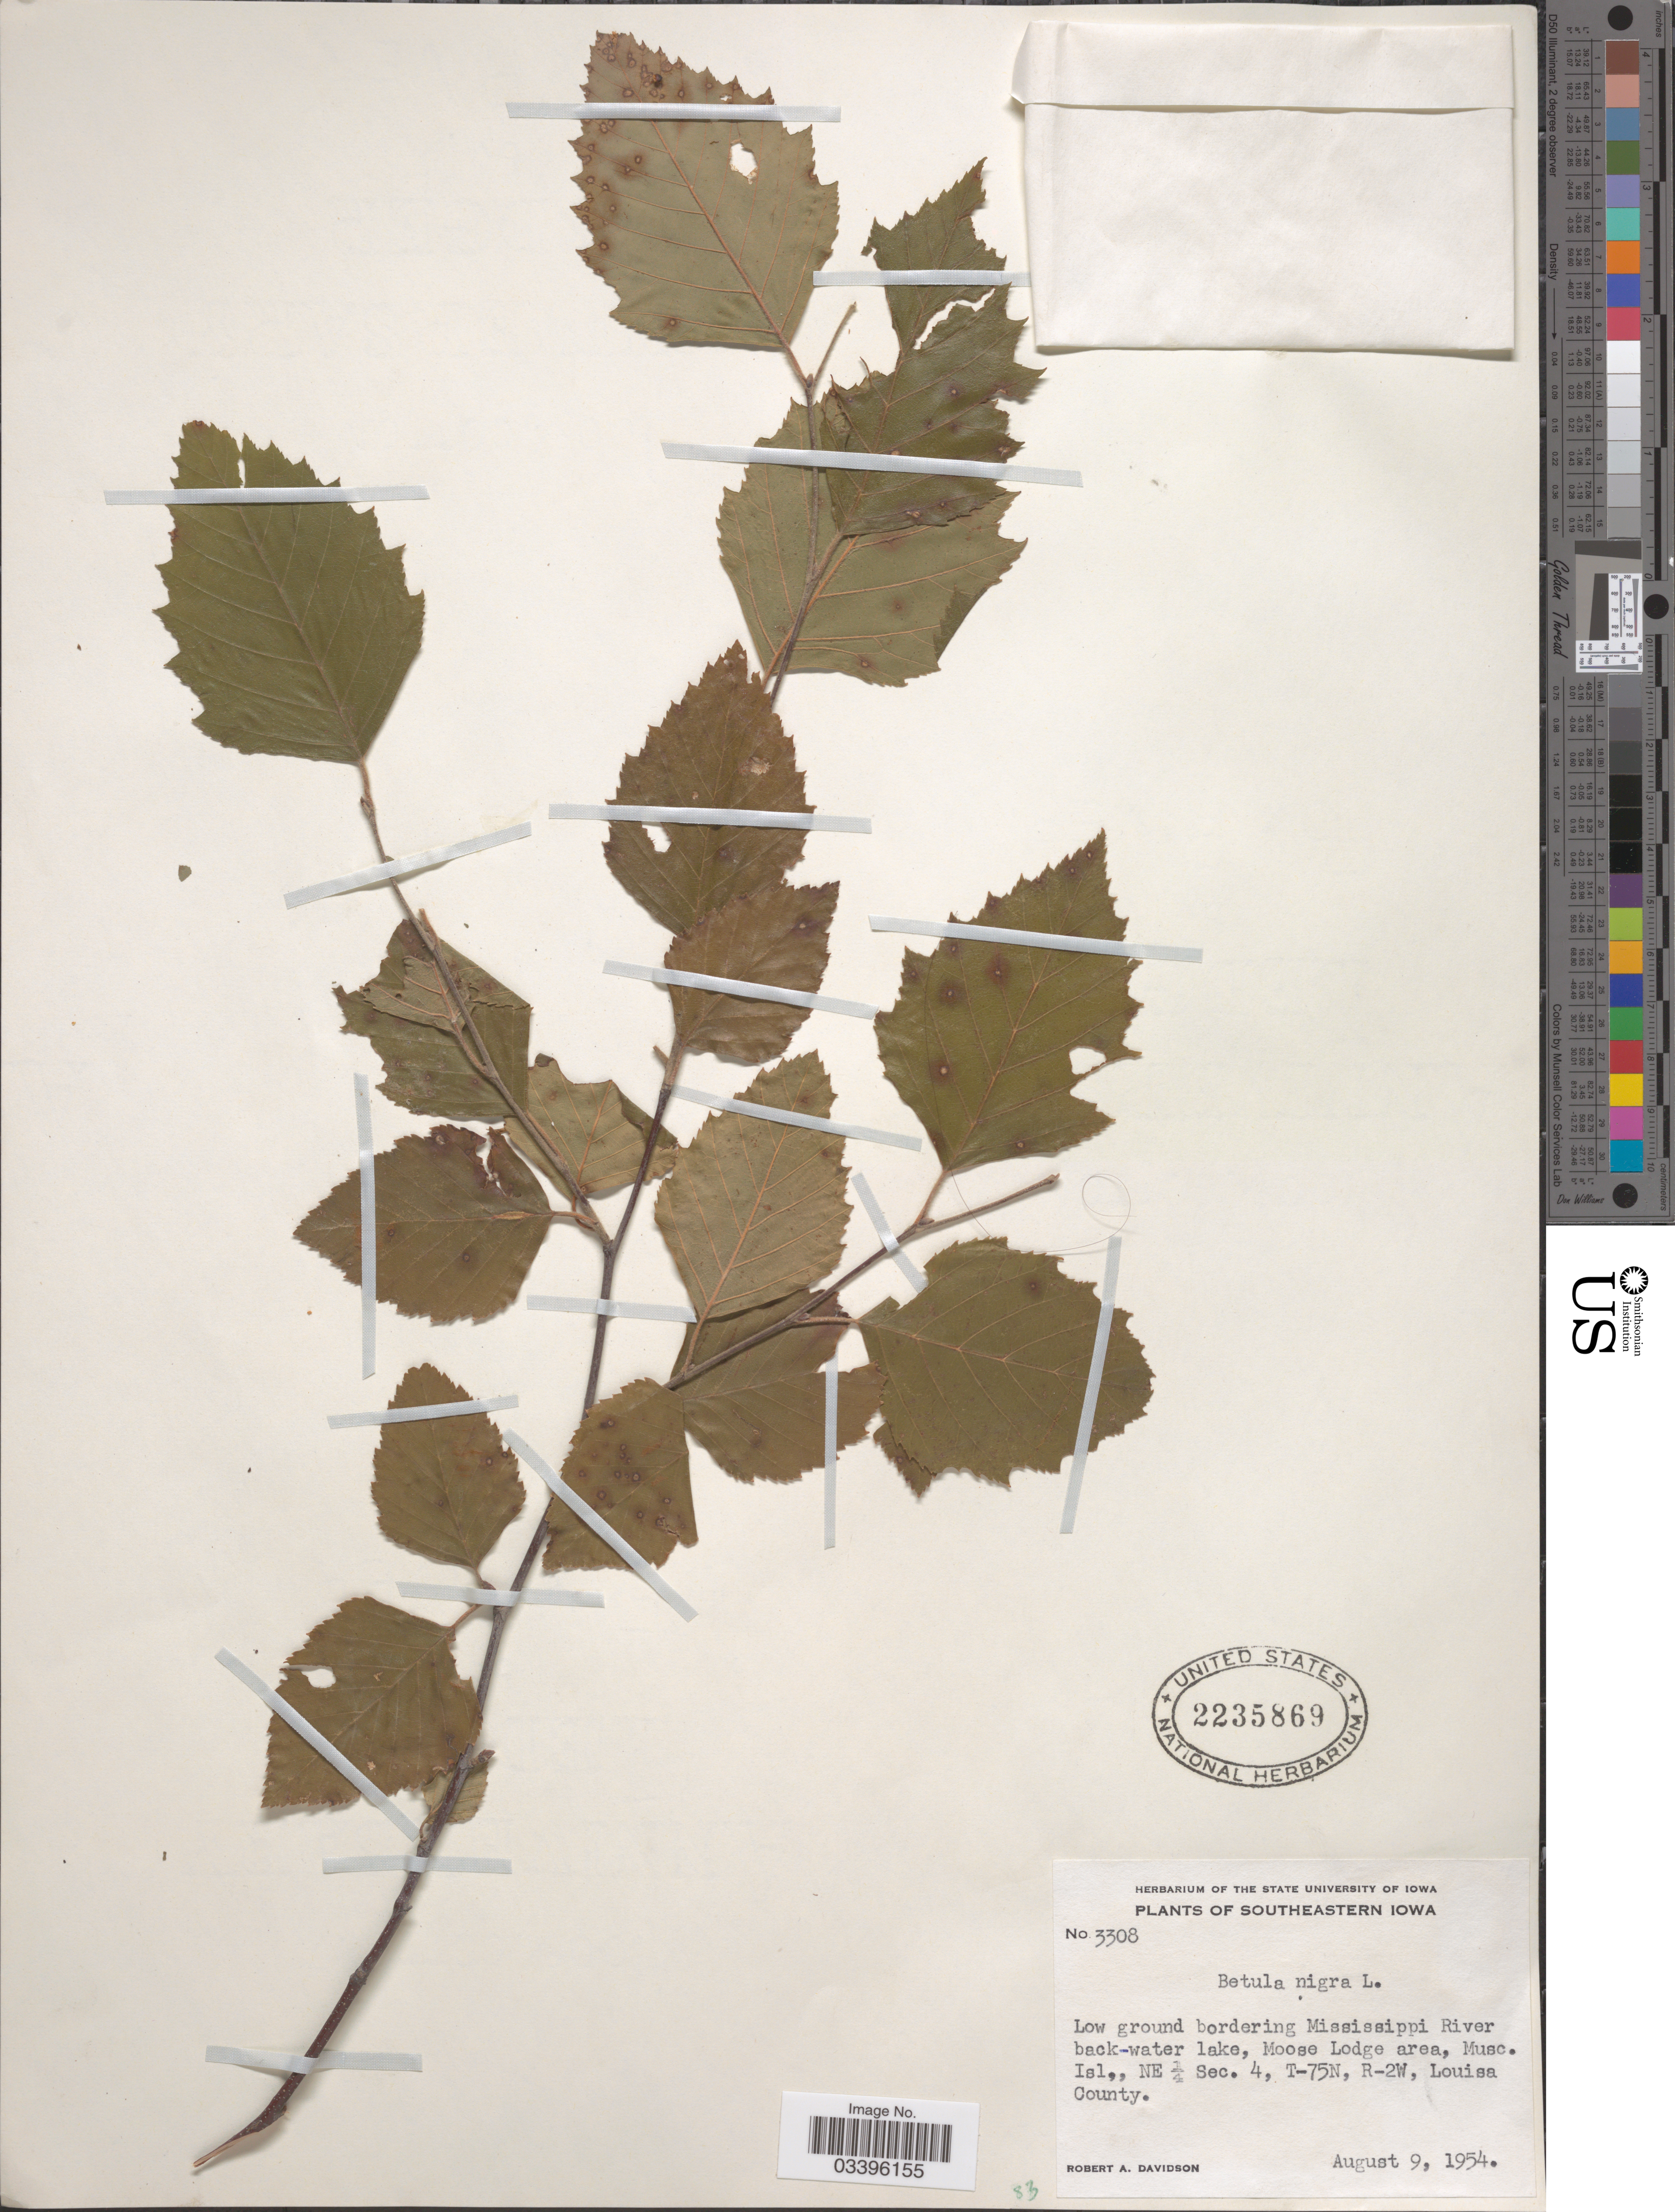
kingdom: Plantae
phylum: Tracheophyta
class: Magnoliopsida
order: Fagales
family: Betulaceae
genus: Betula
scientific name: Betula nigra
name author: L.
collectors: R. A. Davidson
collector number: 3308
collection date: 1954-08-09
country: United States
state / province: Iowa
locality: Southeastern Iowa. Low ground bordering Mississippi River back-water lake, Moose Lodge area, Musc. Isl., NE ¼ Sec. 4, T-75N, R-2W, Louisa County.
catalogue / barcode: US 2235869